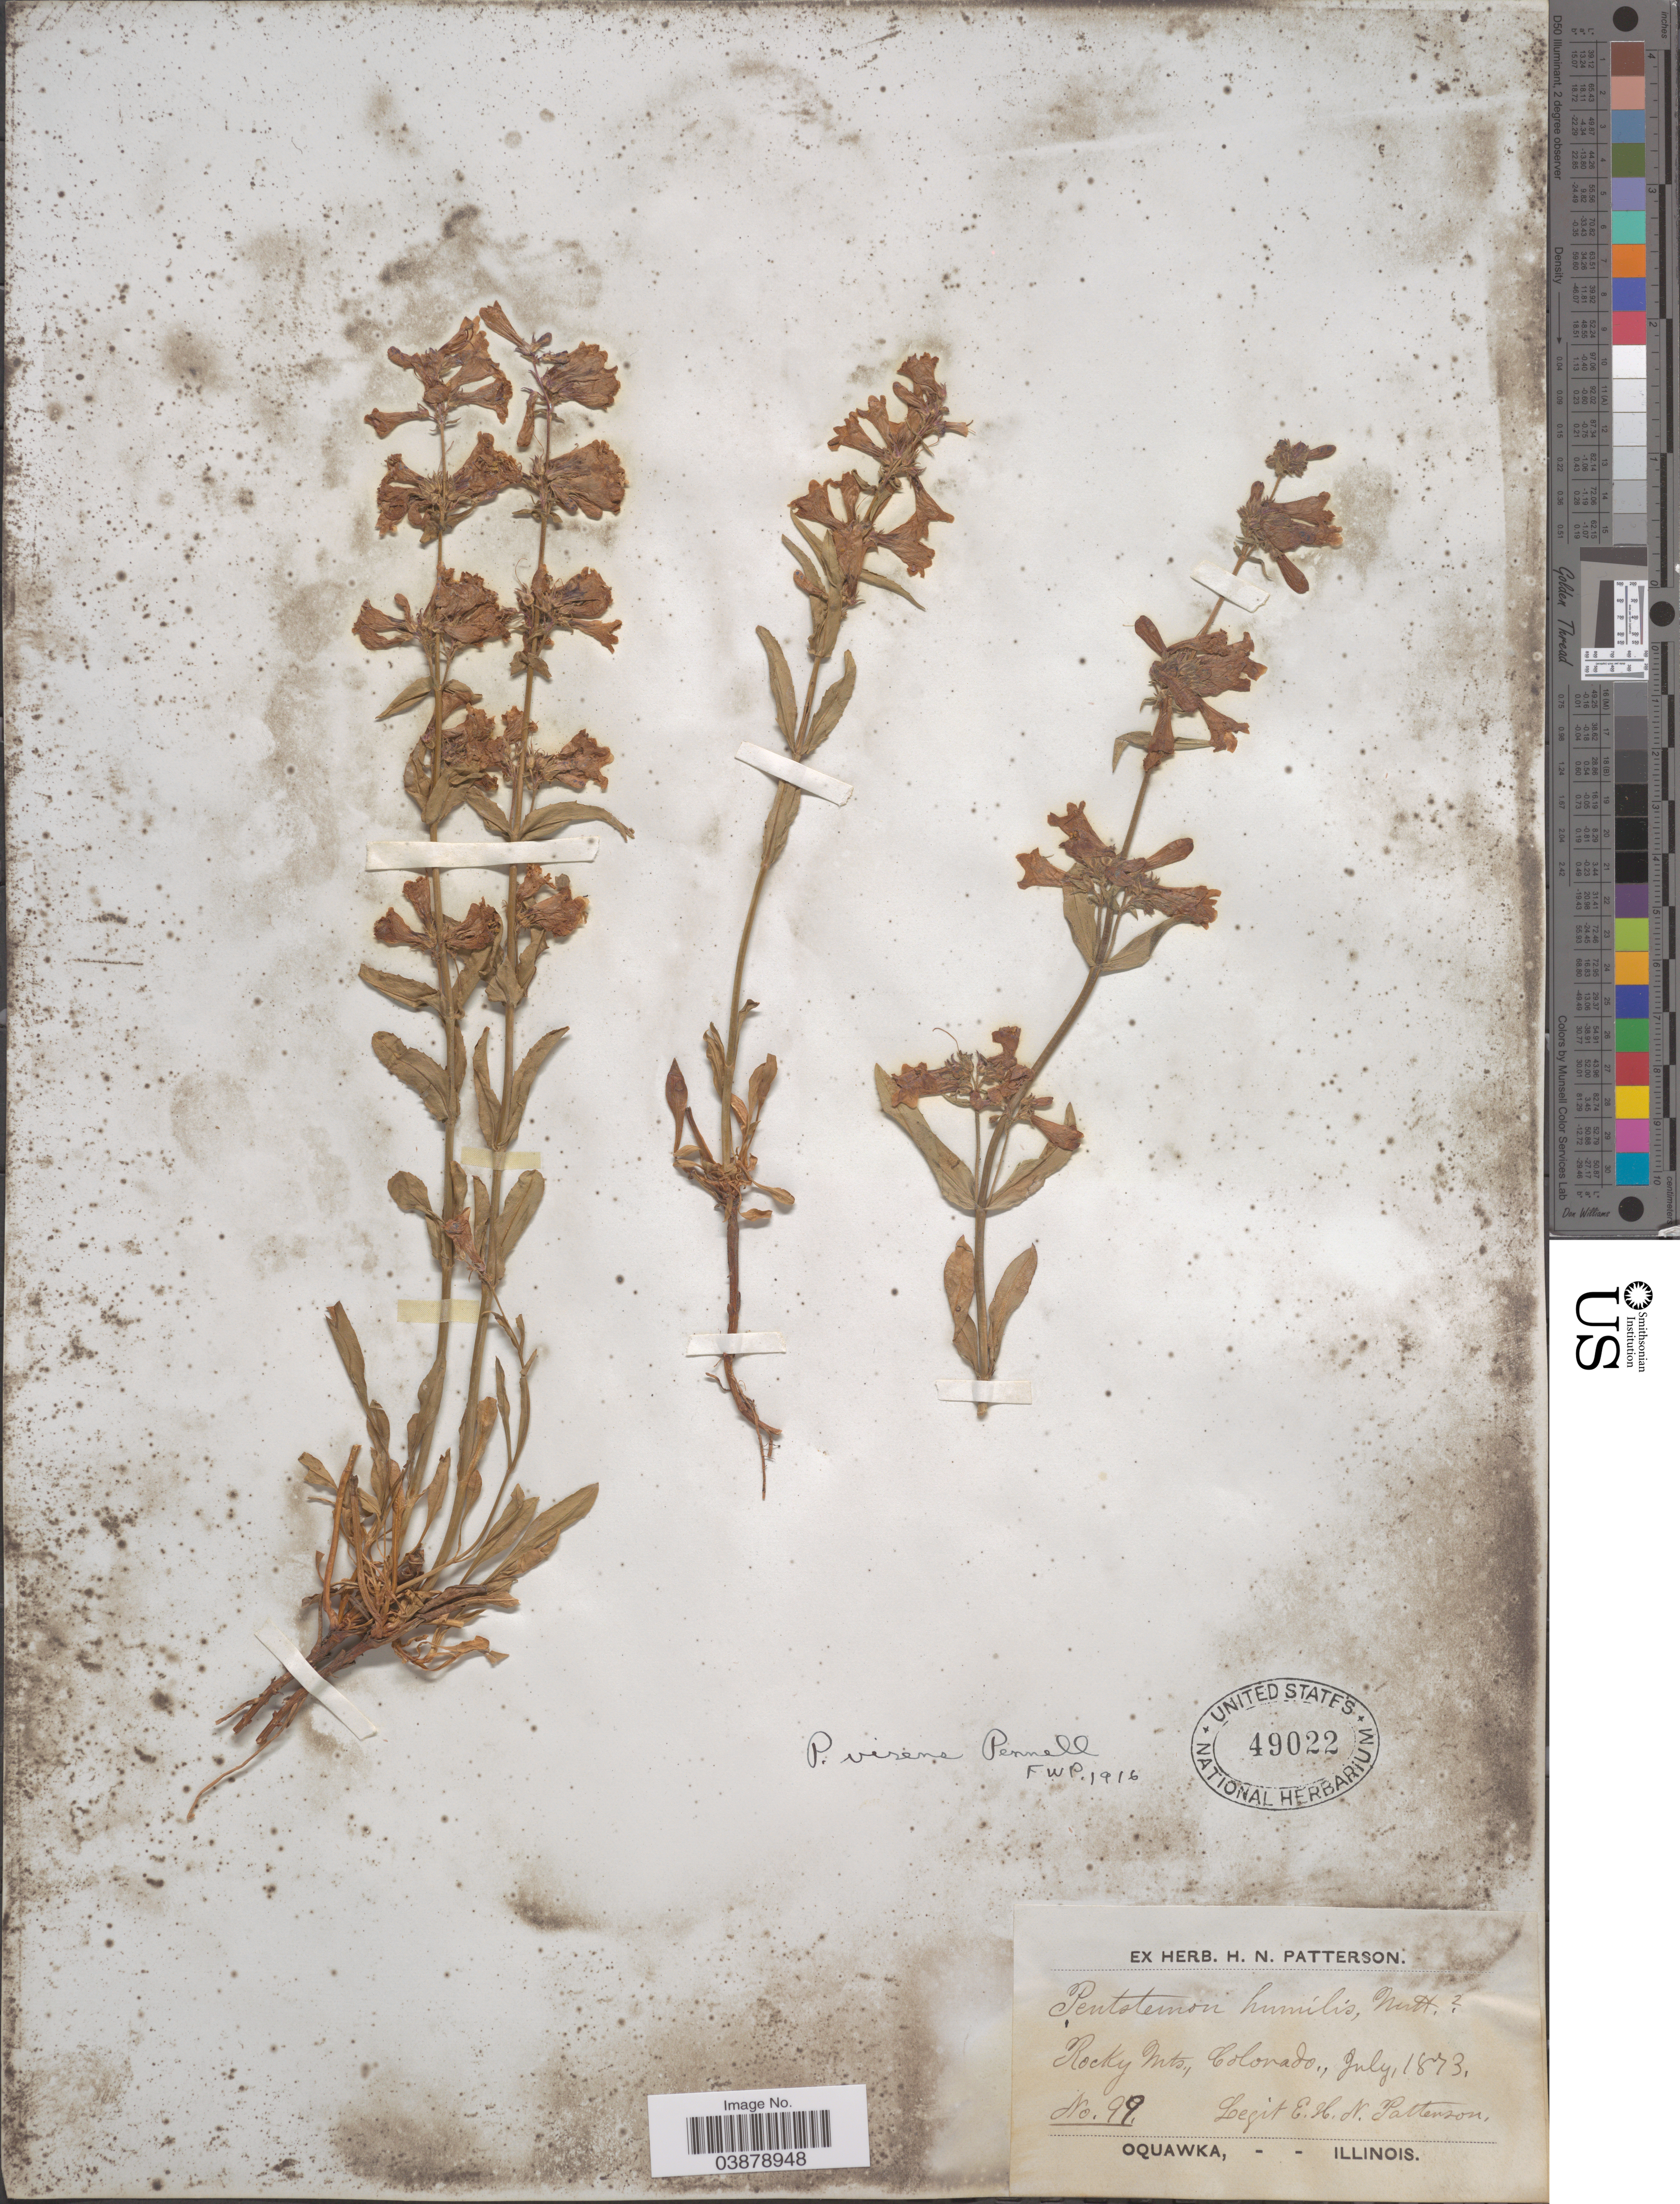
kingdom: Plantae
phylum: Tracheophyta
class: Magnoliopsida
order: Lamiales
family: Plantaginaceae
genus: Penstemon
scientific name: Penstemon virens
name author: Pennell ex Rydb.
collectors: E. Patterson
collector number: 99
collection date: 1873-07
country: United States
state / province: Colorado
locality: Rocky Mts.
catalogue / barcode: US 49022